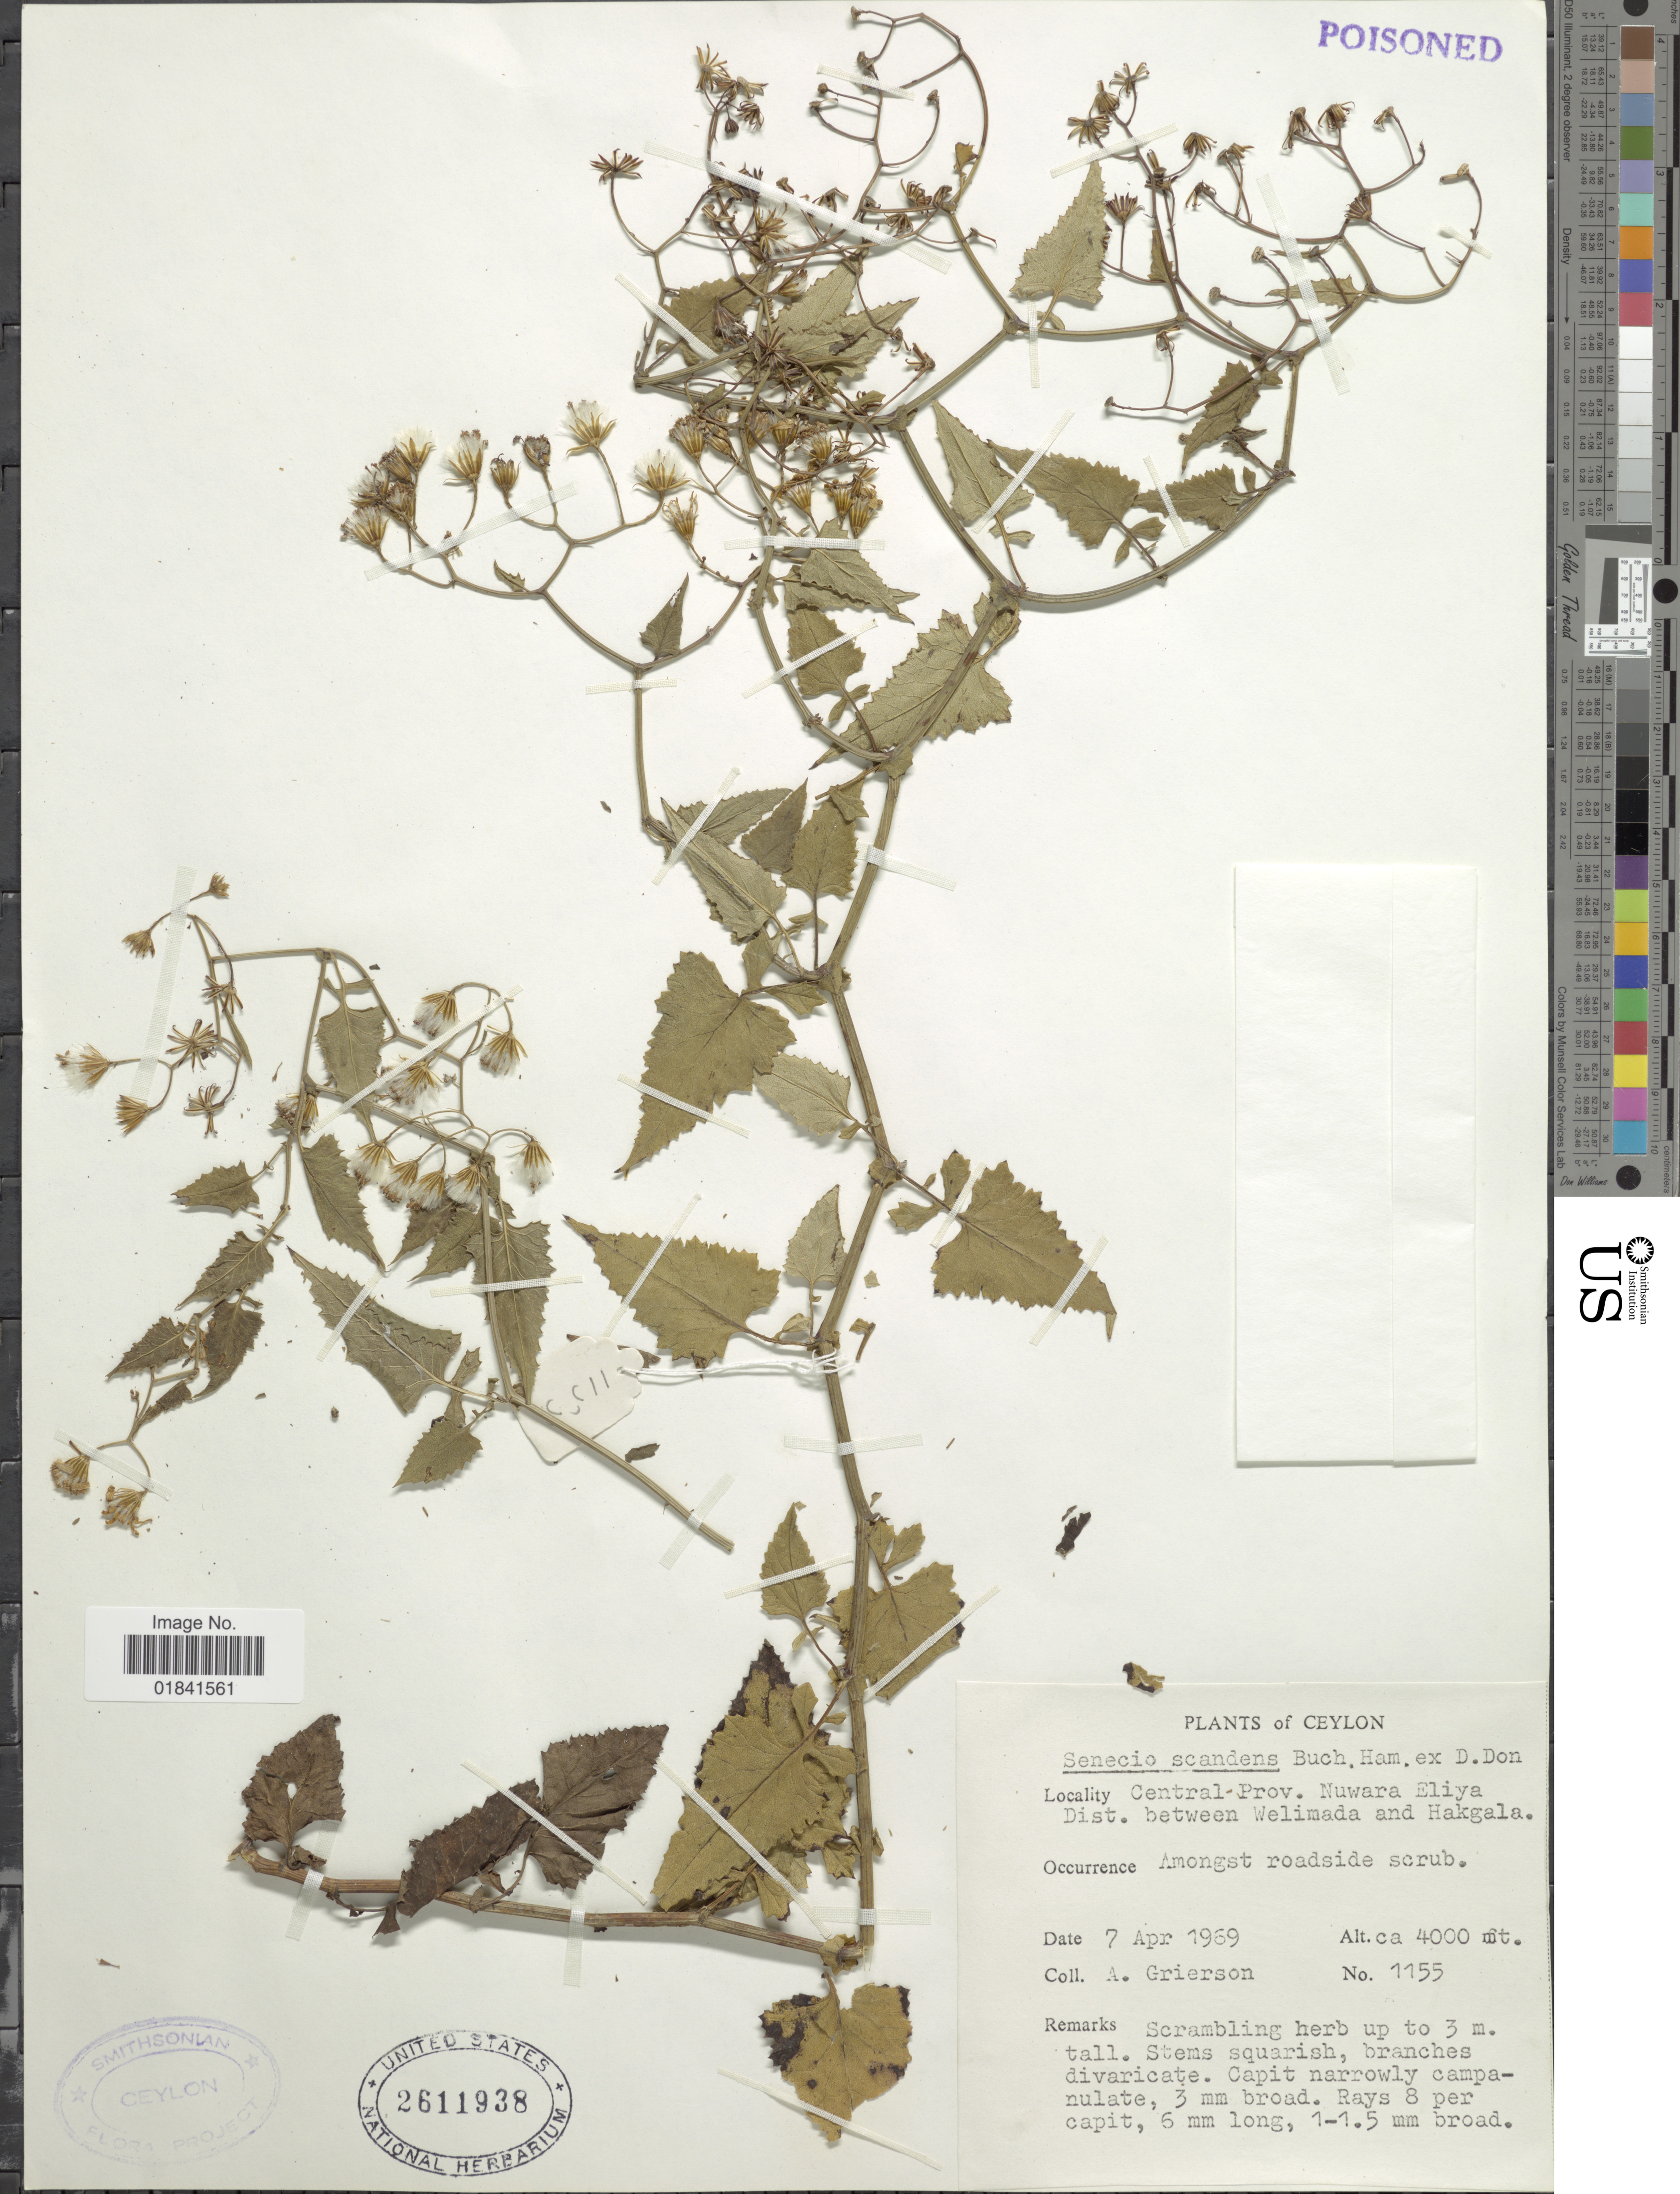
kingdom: Plantae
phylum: Tracheophyta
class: Magnoliopsida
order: Asterales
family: Asteraceae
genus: Senecio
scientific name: Senecio scandens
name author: Buch.-Ham. ex D. Don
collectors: A. Grierson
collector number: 1155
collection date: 1969-04-07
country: Sri Lanka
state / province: Central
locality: Ceylon, Central Prov. Nuwara Eliya, Dist. between Welimada and Hakgala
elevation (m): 4000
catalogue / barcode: US 2611938